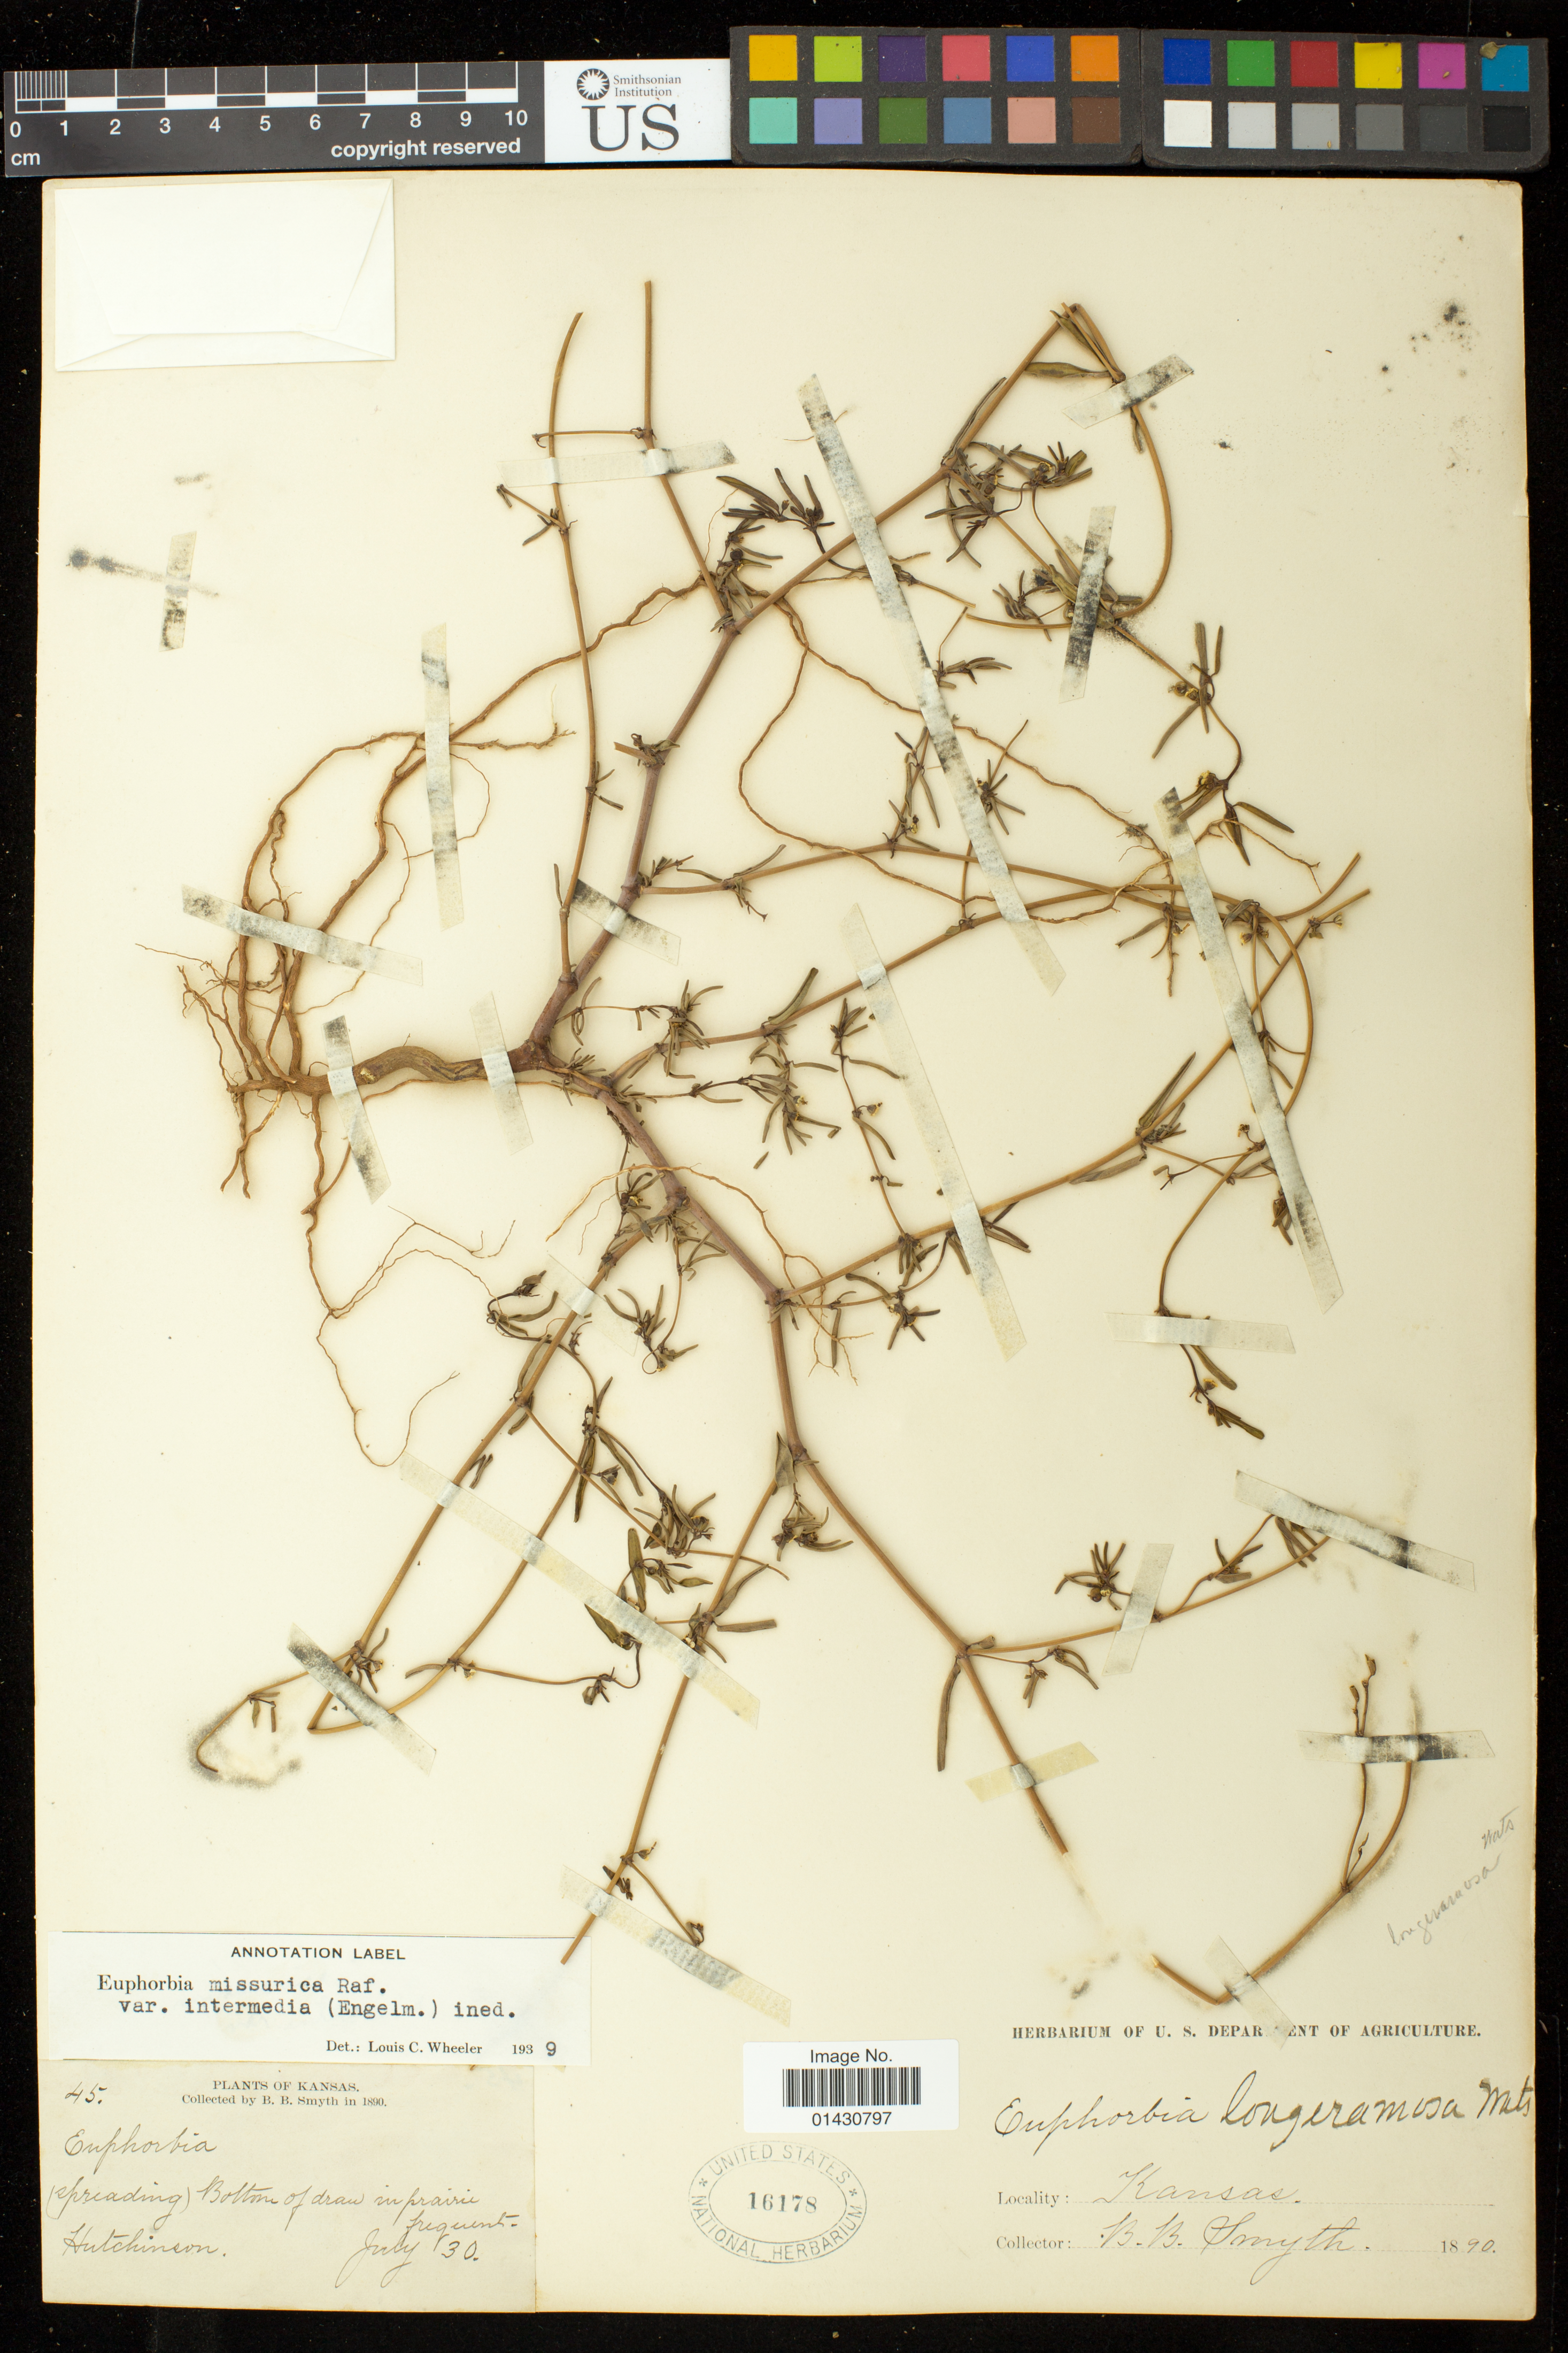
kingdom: Plantae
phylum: Tracheophyta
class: Magnoliopsida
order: Malpighiales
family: Euphorbiaceae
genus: Euphorbia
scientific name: Euphorbia missurica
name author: Raf.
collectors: B. Smyth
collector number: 45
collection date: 1890-07-30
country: United States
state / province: Kansas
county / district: Reno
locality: Hutchinson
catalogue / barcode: US 16178